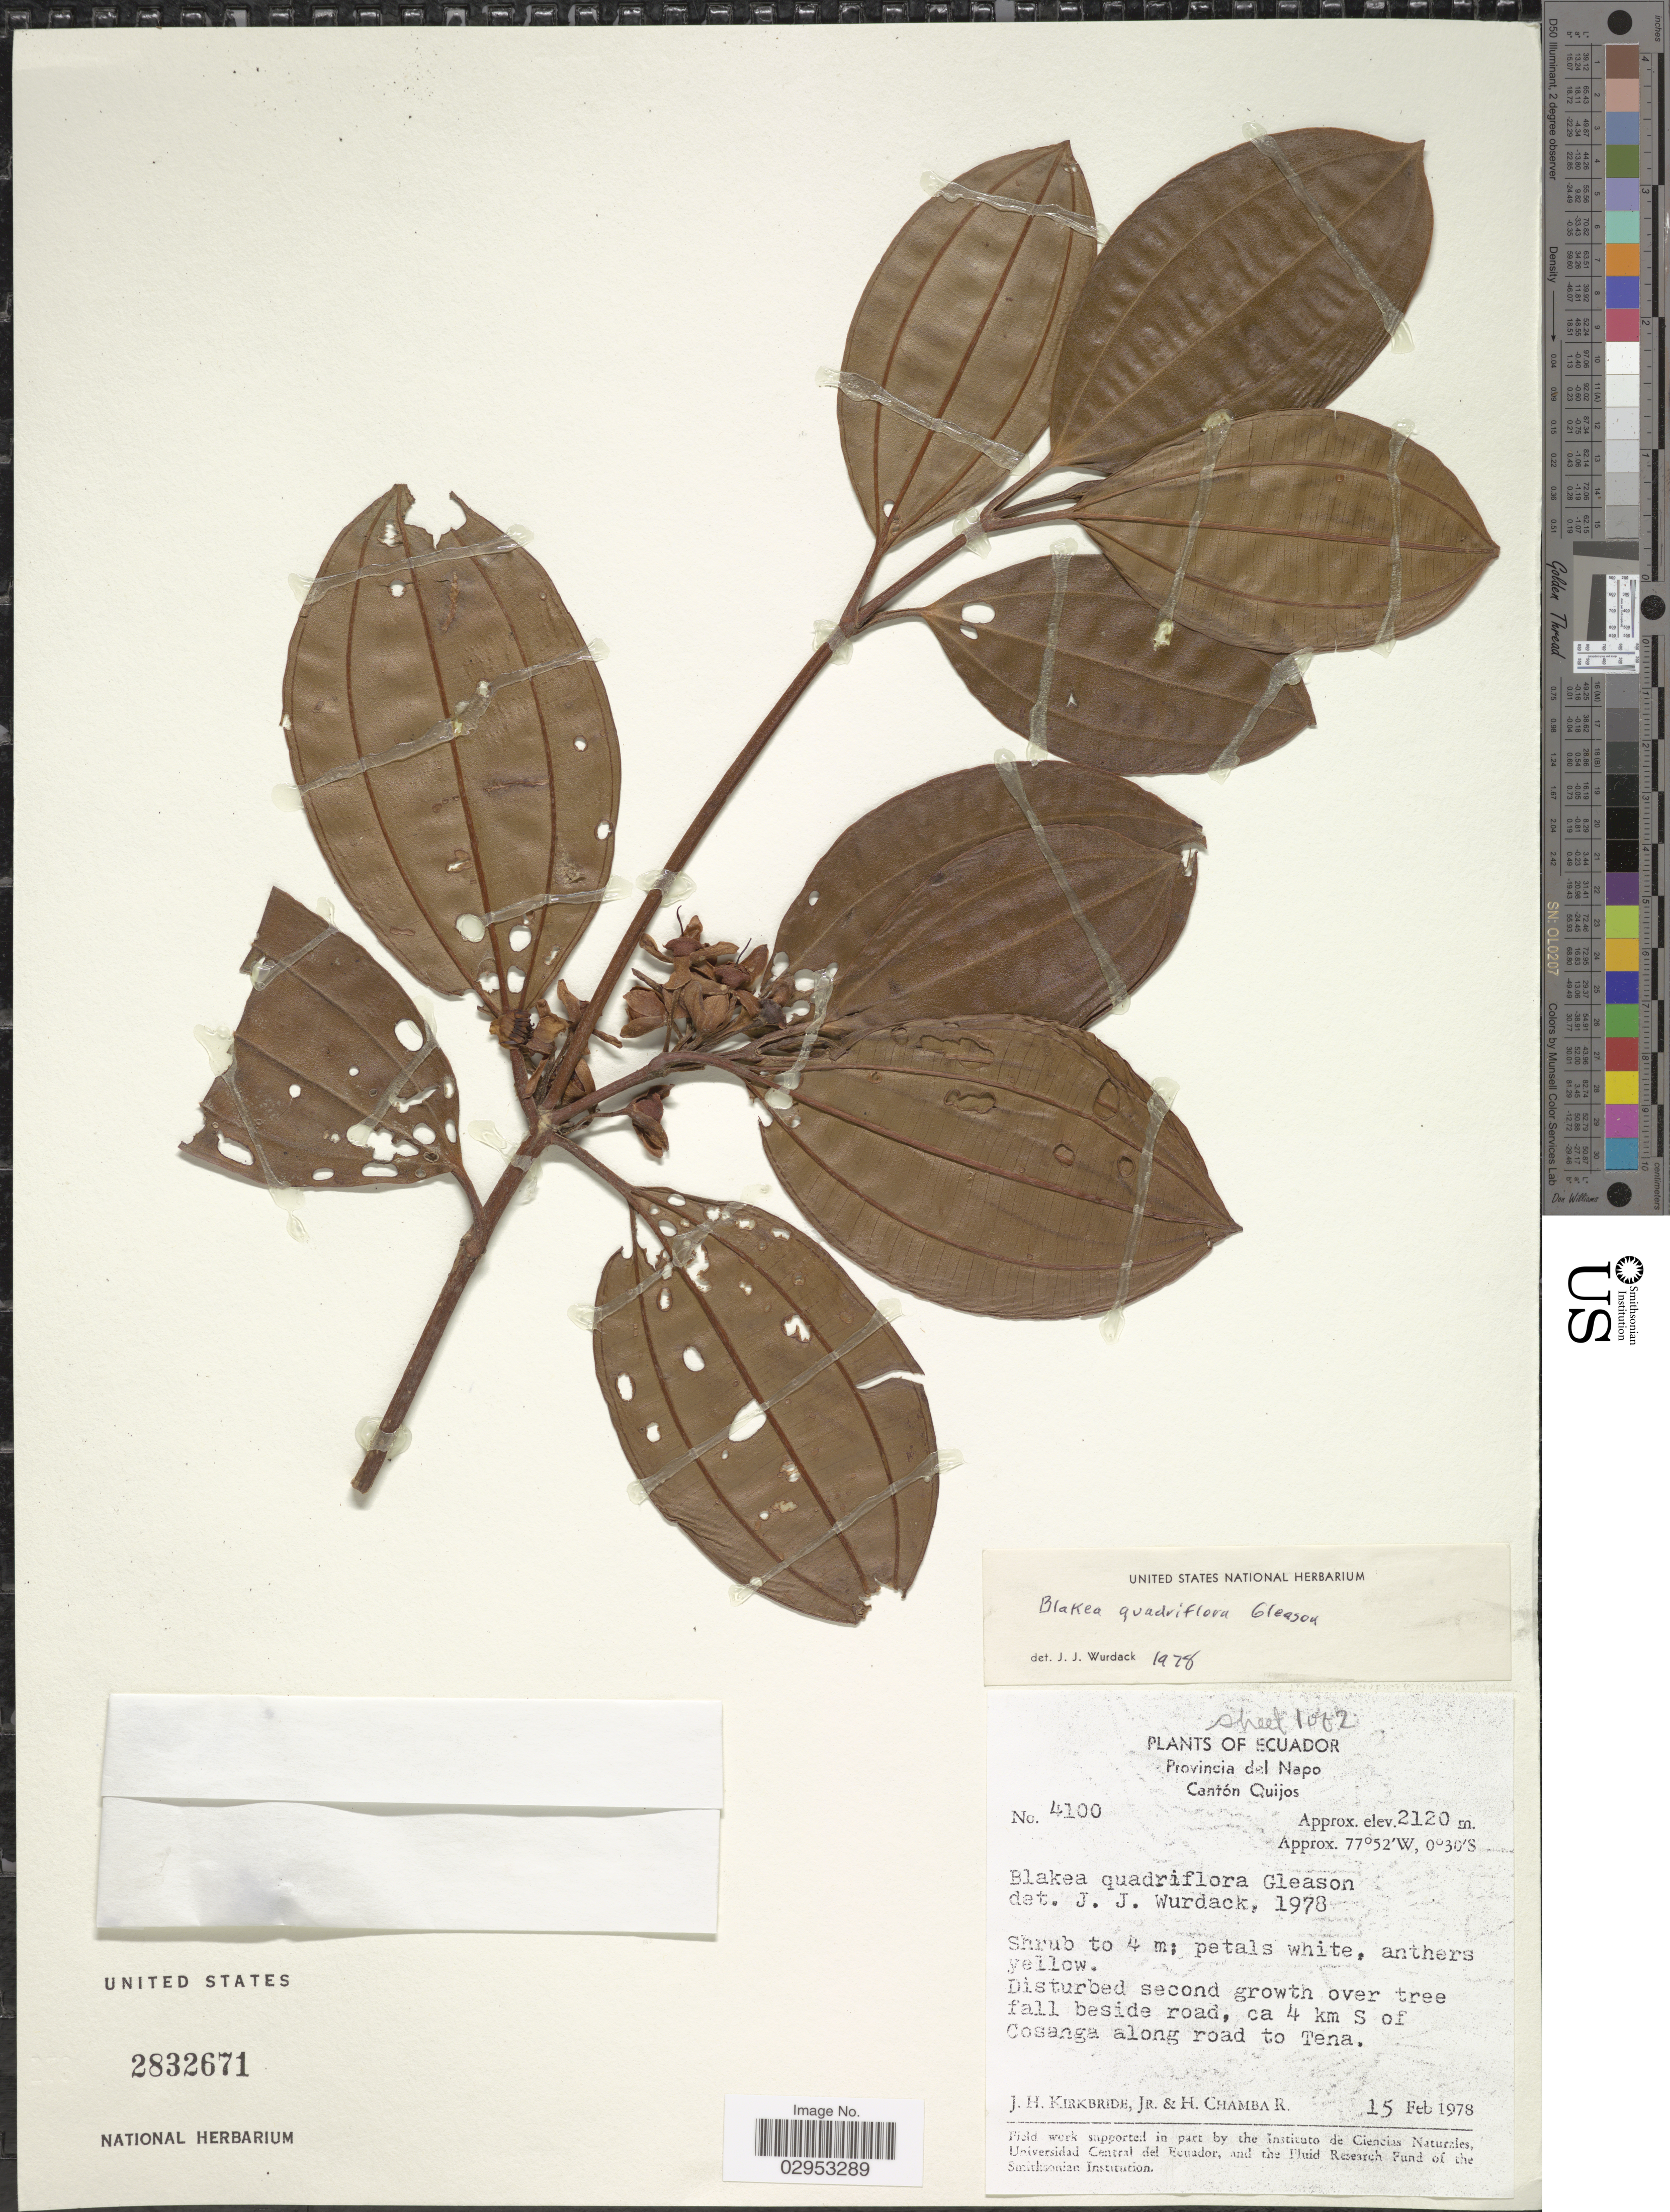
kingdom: Plantae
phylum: Tracheophyta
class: Magnoliopsida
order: Myrtales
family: Melastomataceae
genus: Blakea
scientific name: Blakea quadriflora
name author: Gleason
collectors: J. H. Kirkbride & H. Chamba R.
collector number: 4100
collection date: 1978-02-15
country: Ecuador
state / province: Napo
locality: Cantón Quijos. Beside road, ca 4 km S of Cosanga along road to Tena.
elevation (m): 2120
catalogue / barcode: US 2832671